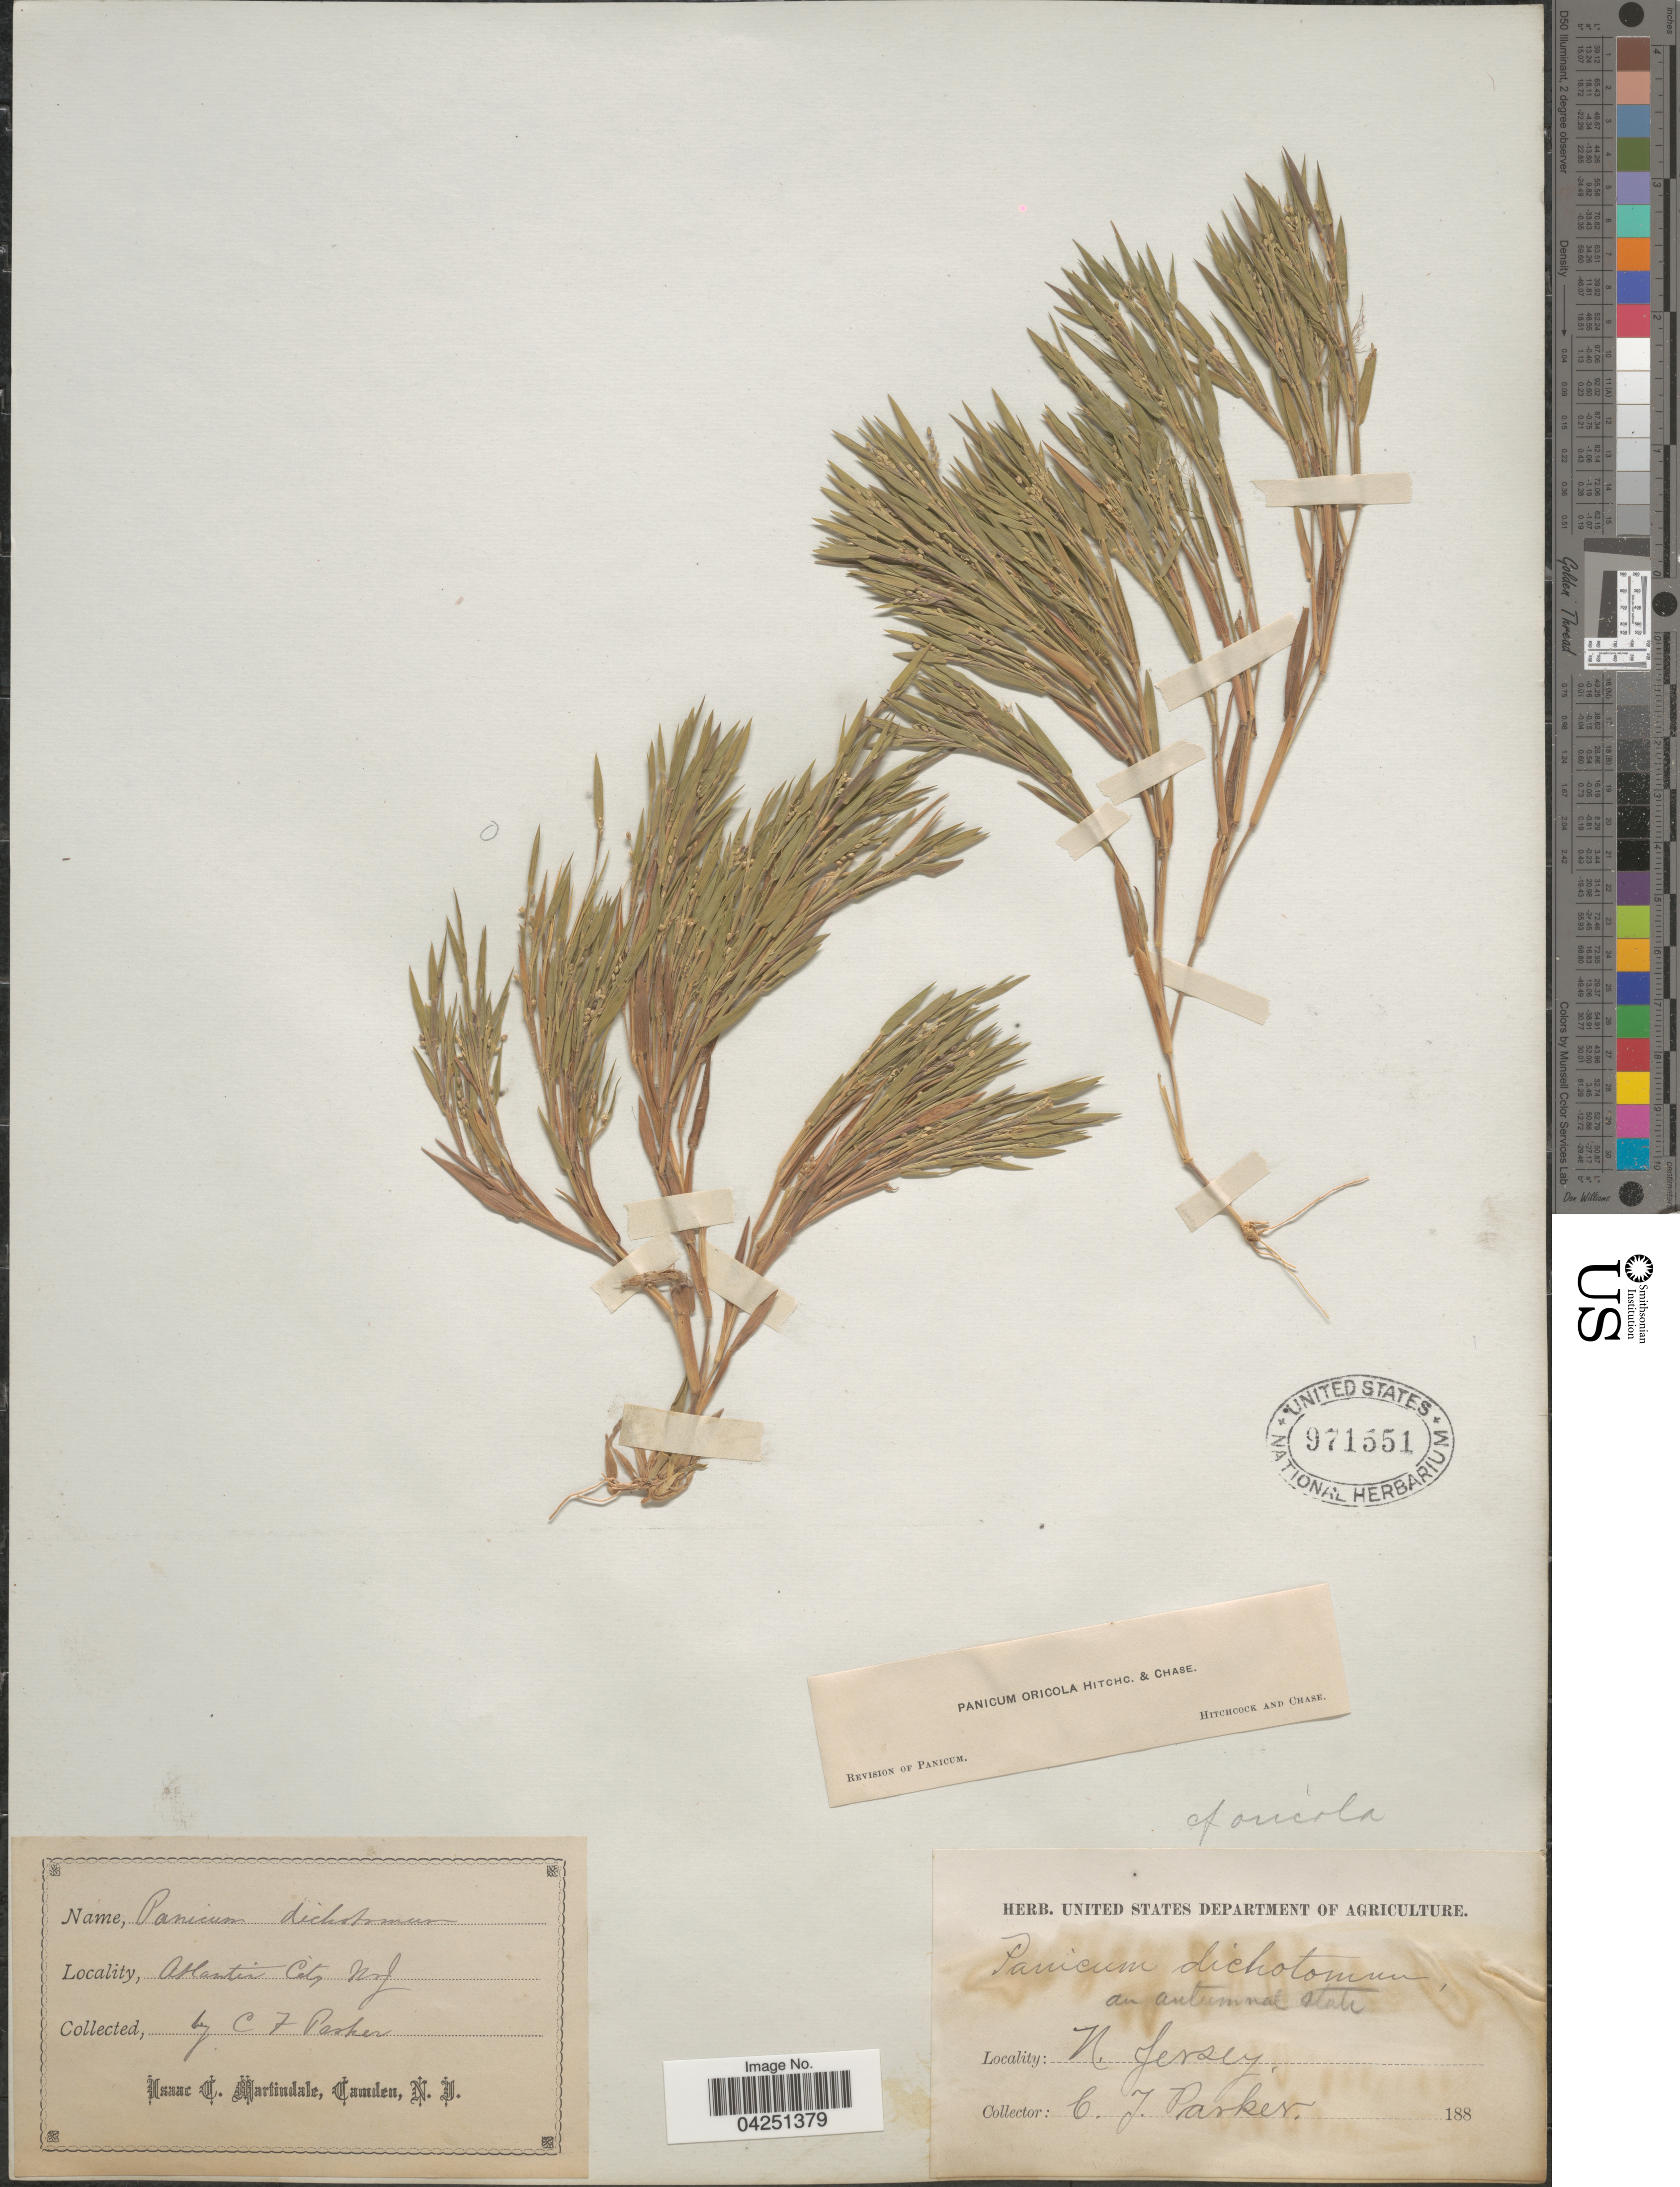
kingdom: Plantae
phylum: Tracheophyta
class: Liliopsida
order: Poales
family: Poaceae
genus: Dichanthelium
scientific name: Dichanthelium acuminatum var. acuminatum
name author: (Sw.) Gould & C.A. Clark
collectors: C. F. Parker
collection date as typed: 188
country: United States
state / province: New Jersey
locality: Atlantic City.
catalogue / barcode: US 971551